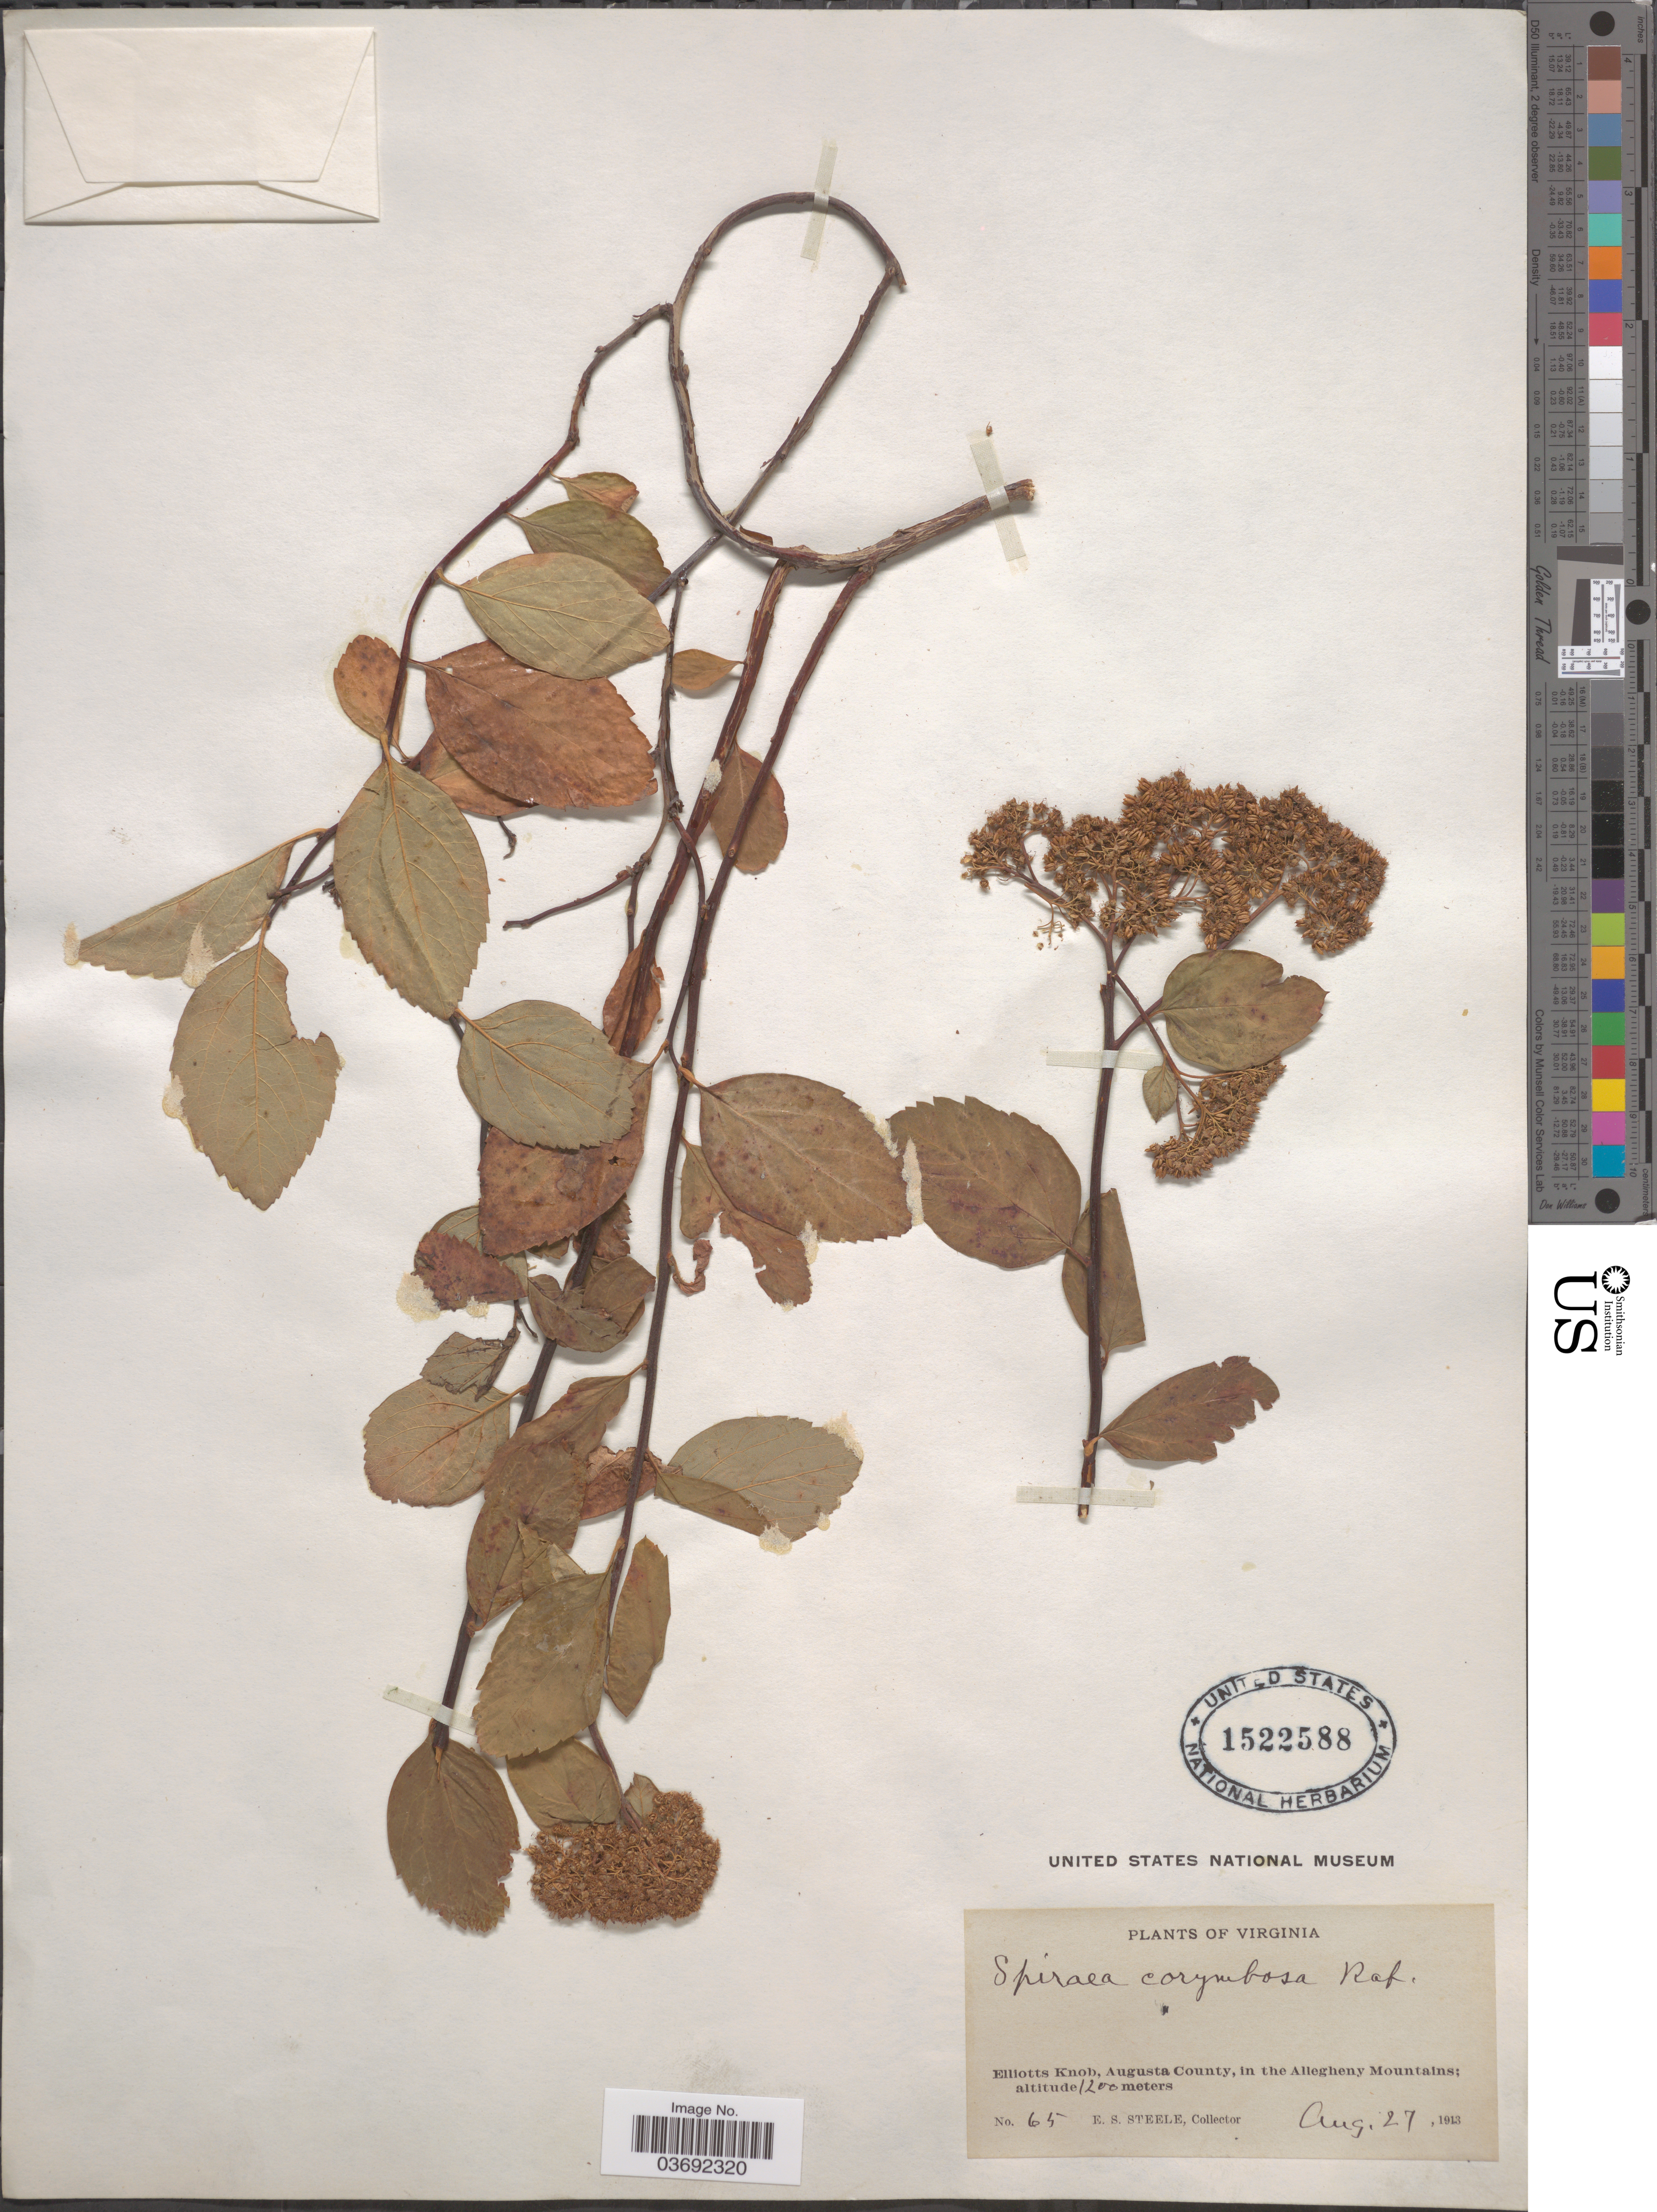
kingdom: Plantae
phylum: Tracheophyta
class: Magnoliopsida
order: Rosales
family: Rosaceae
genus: Spiraea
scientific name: Spiraea corymbosa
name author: Raf.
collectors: E. Steele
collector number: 65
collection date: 1913-08-27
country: United States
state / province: Virginia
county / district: Augusta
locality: Elliotts Knob, Augusta County, in the Allegheny Mountains.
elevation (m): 1200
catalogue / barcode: US 1522588